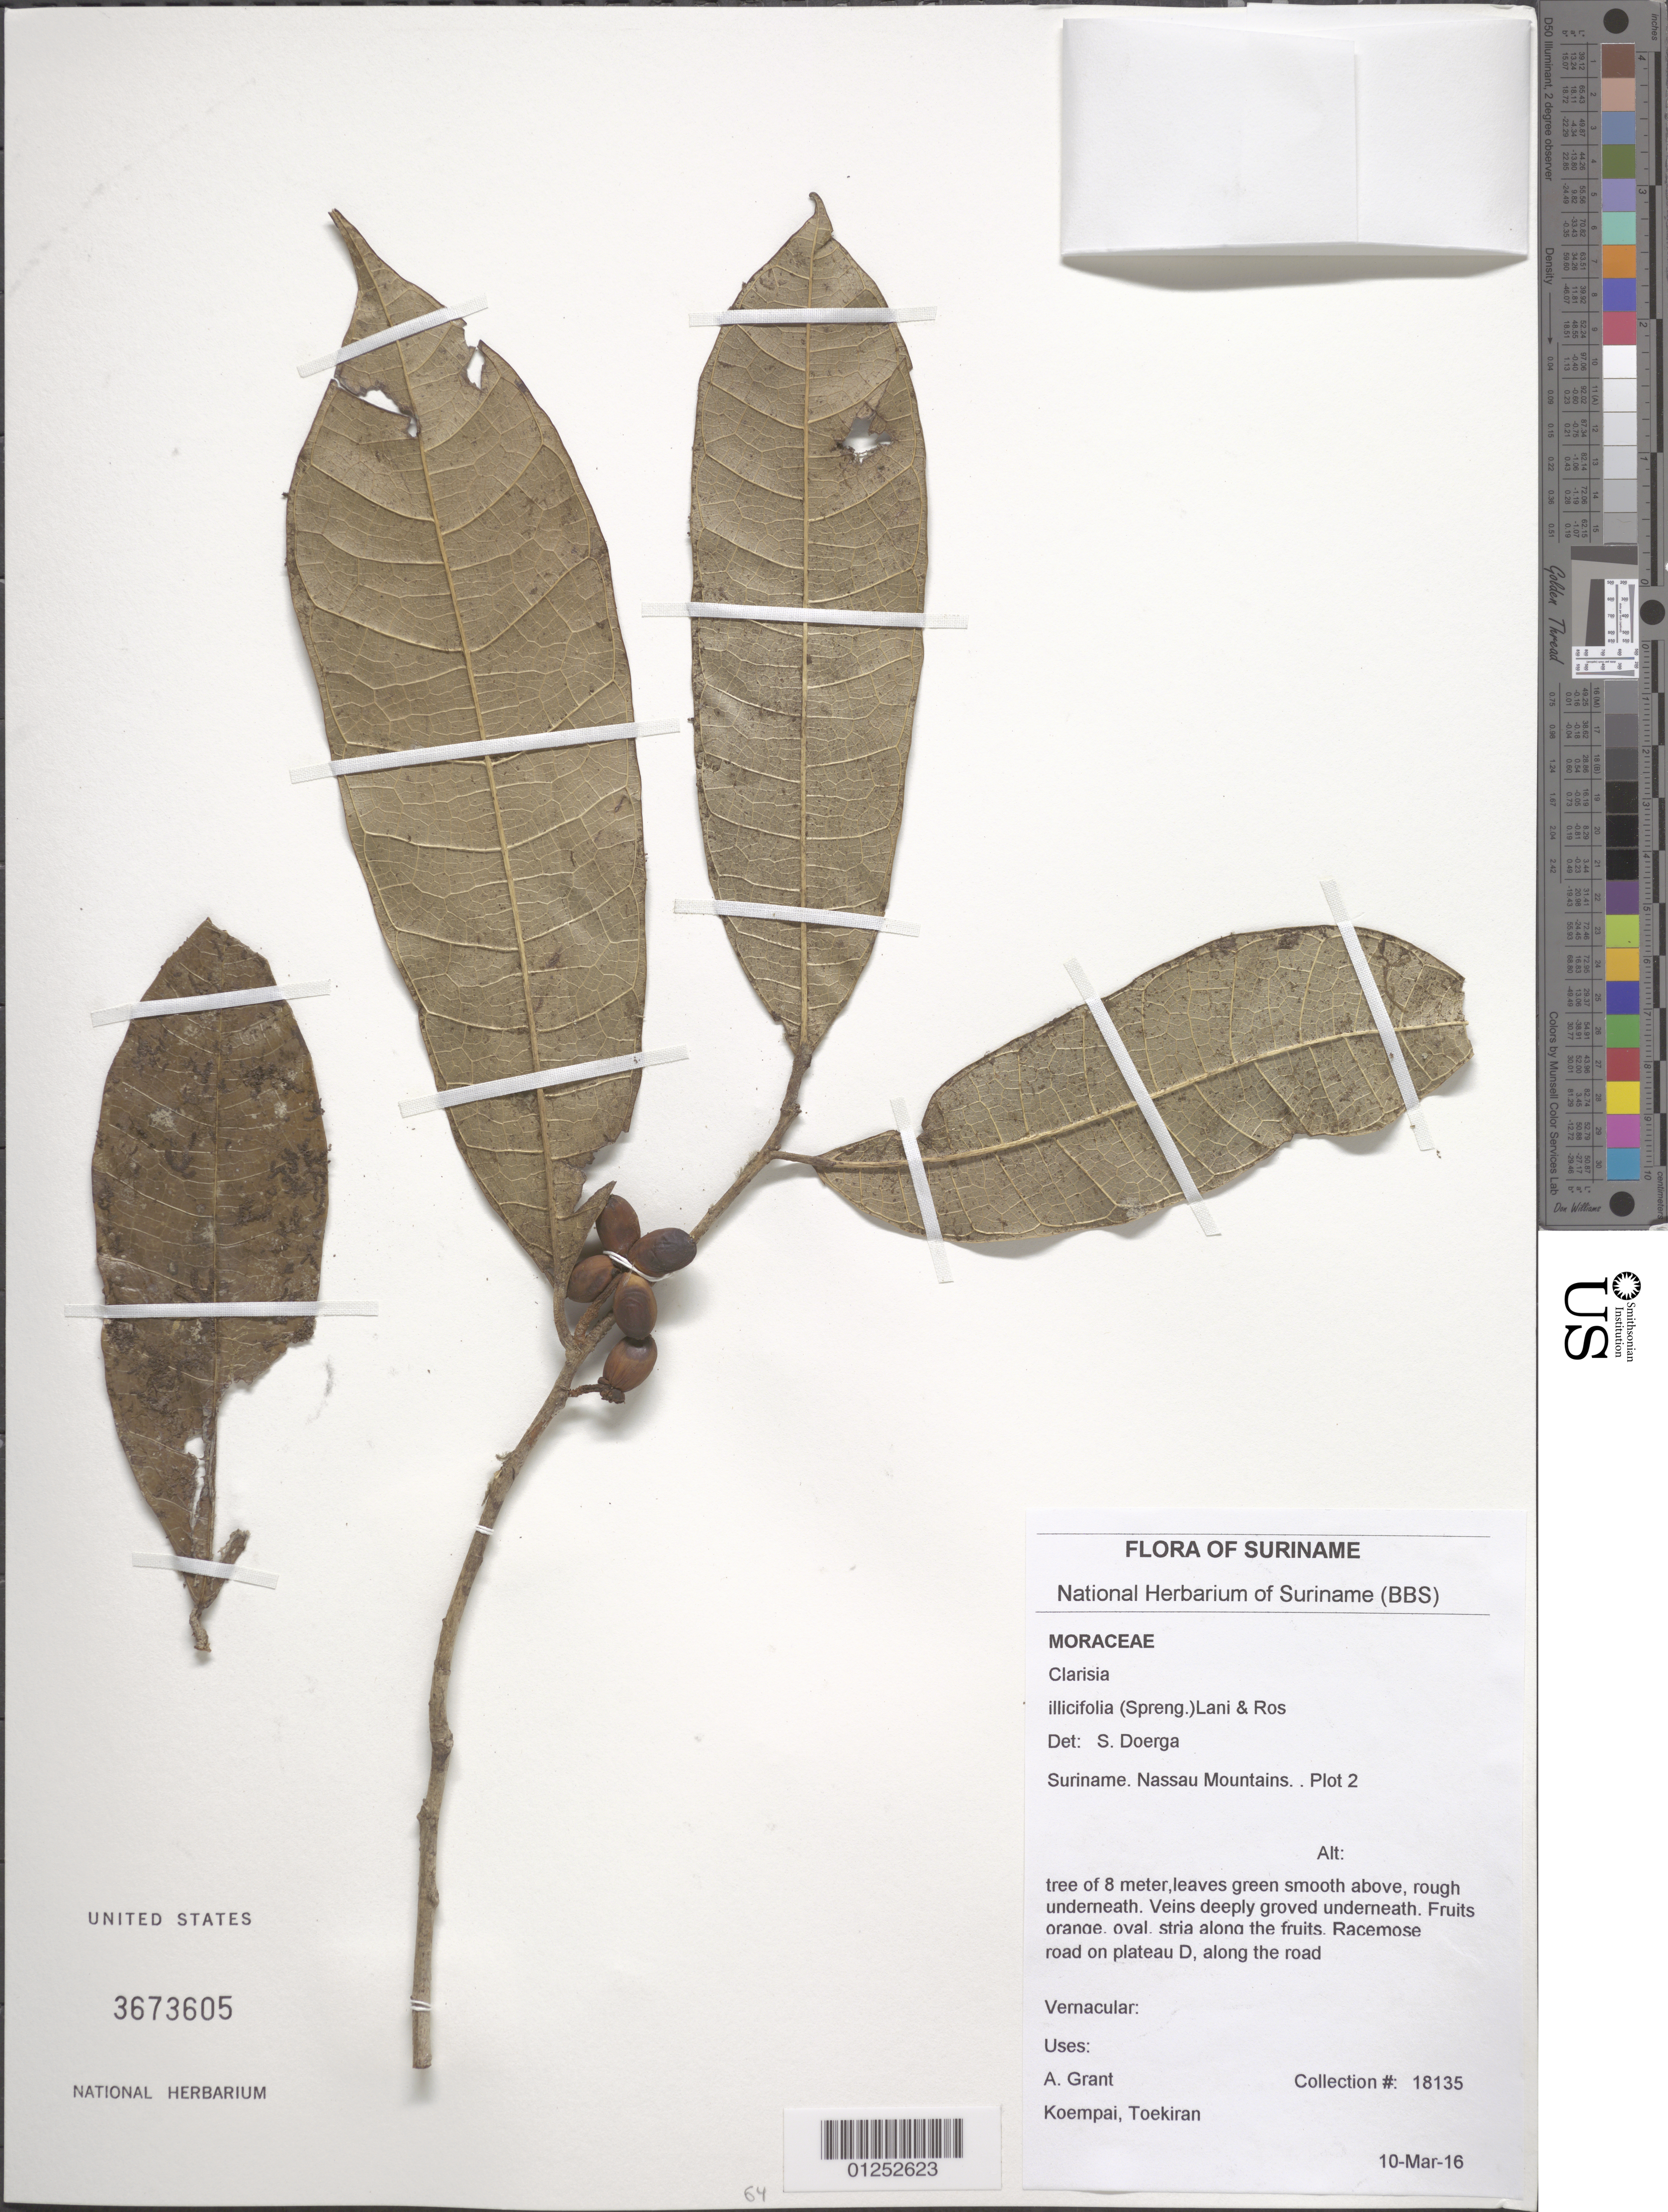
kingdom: Plantae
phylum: Tracheophyta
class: Magnoliopsida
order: Rosales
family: Moraceae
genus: Clarisia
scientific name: Clarisia ilicifolia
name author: (Spreng.) Lanj. & Rossberg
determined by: Doerga, S.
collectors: A. Grant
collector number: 18135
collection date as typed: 16-Mar-10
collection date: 2010-03-16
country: Suriname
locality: Nassau Mountains. Plot 2. Plateau D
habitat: Along the road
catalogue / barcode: US 3673605